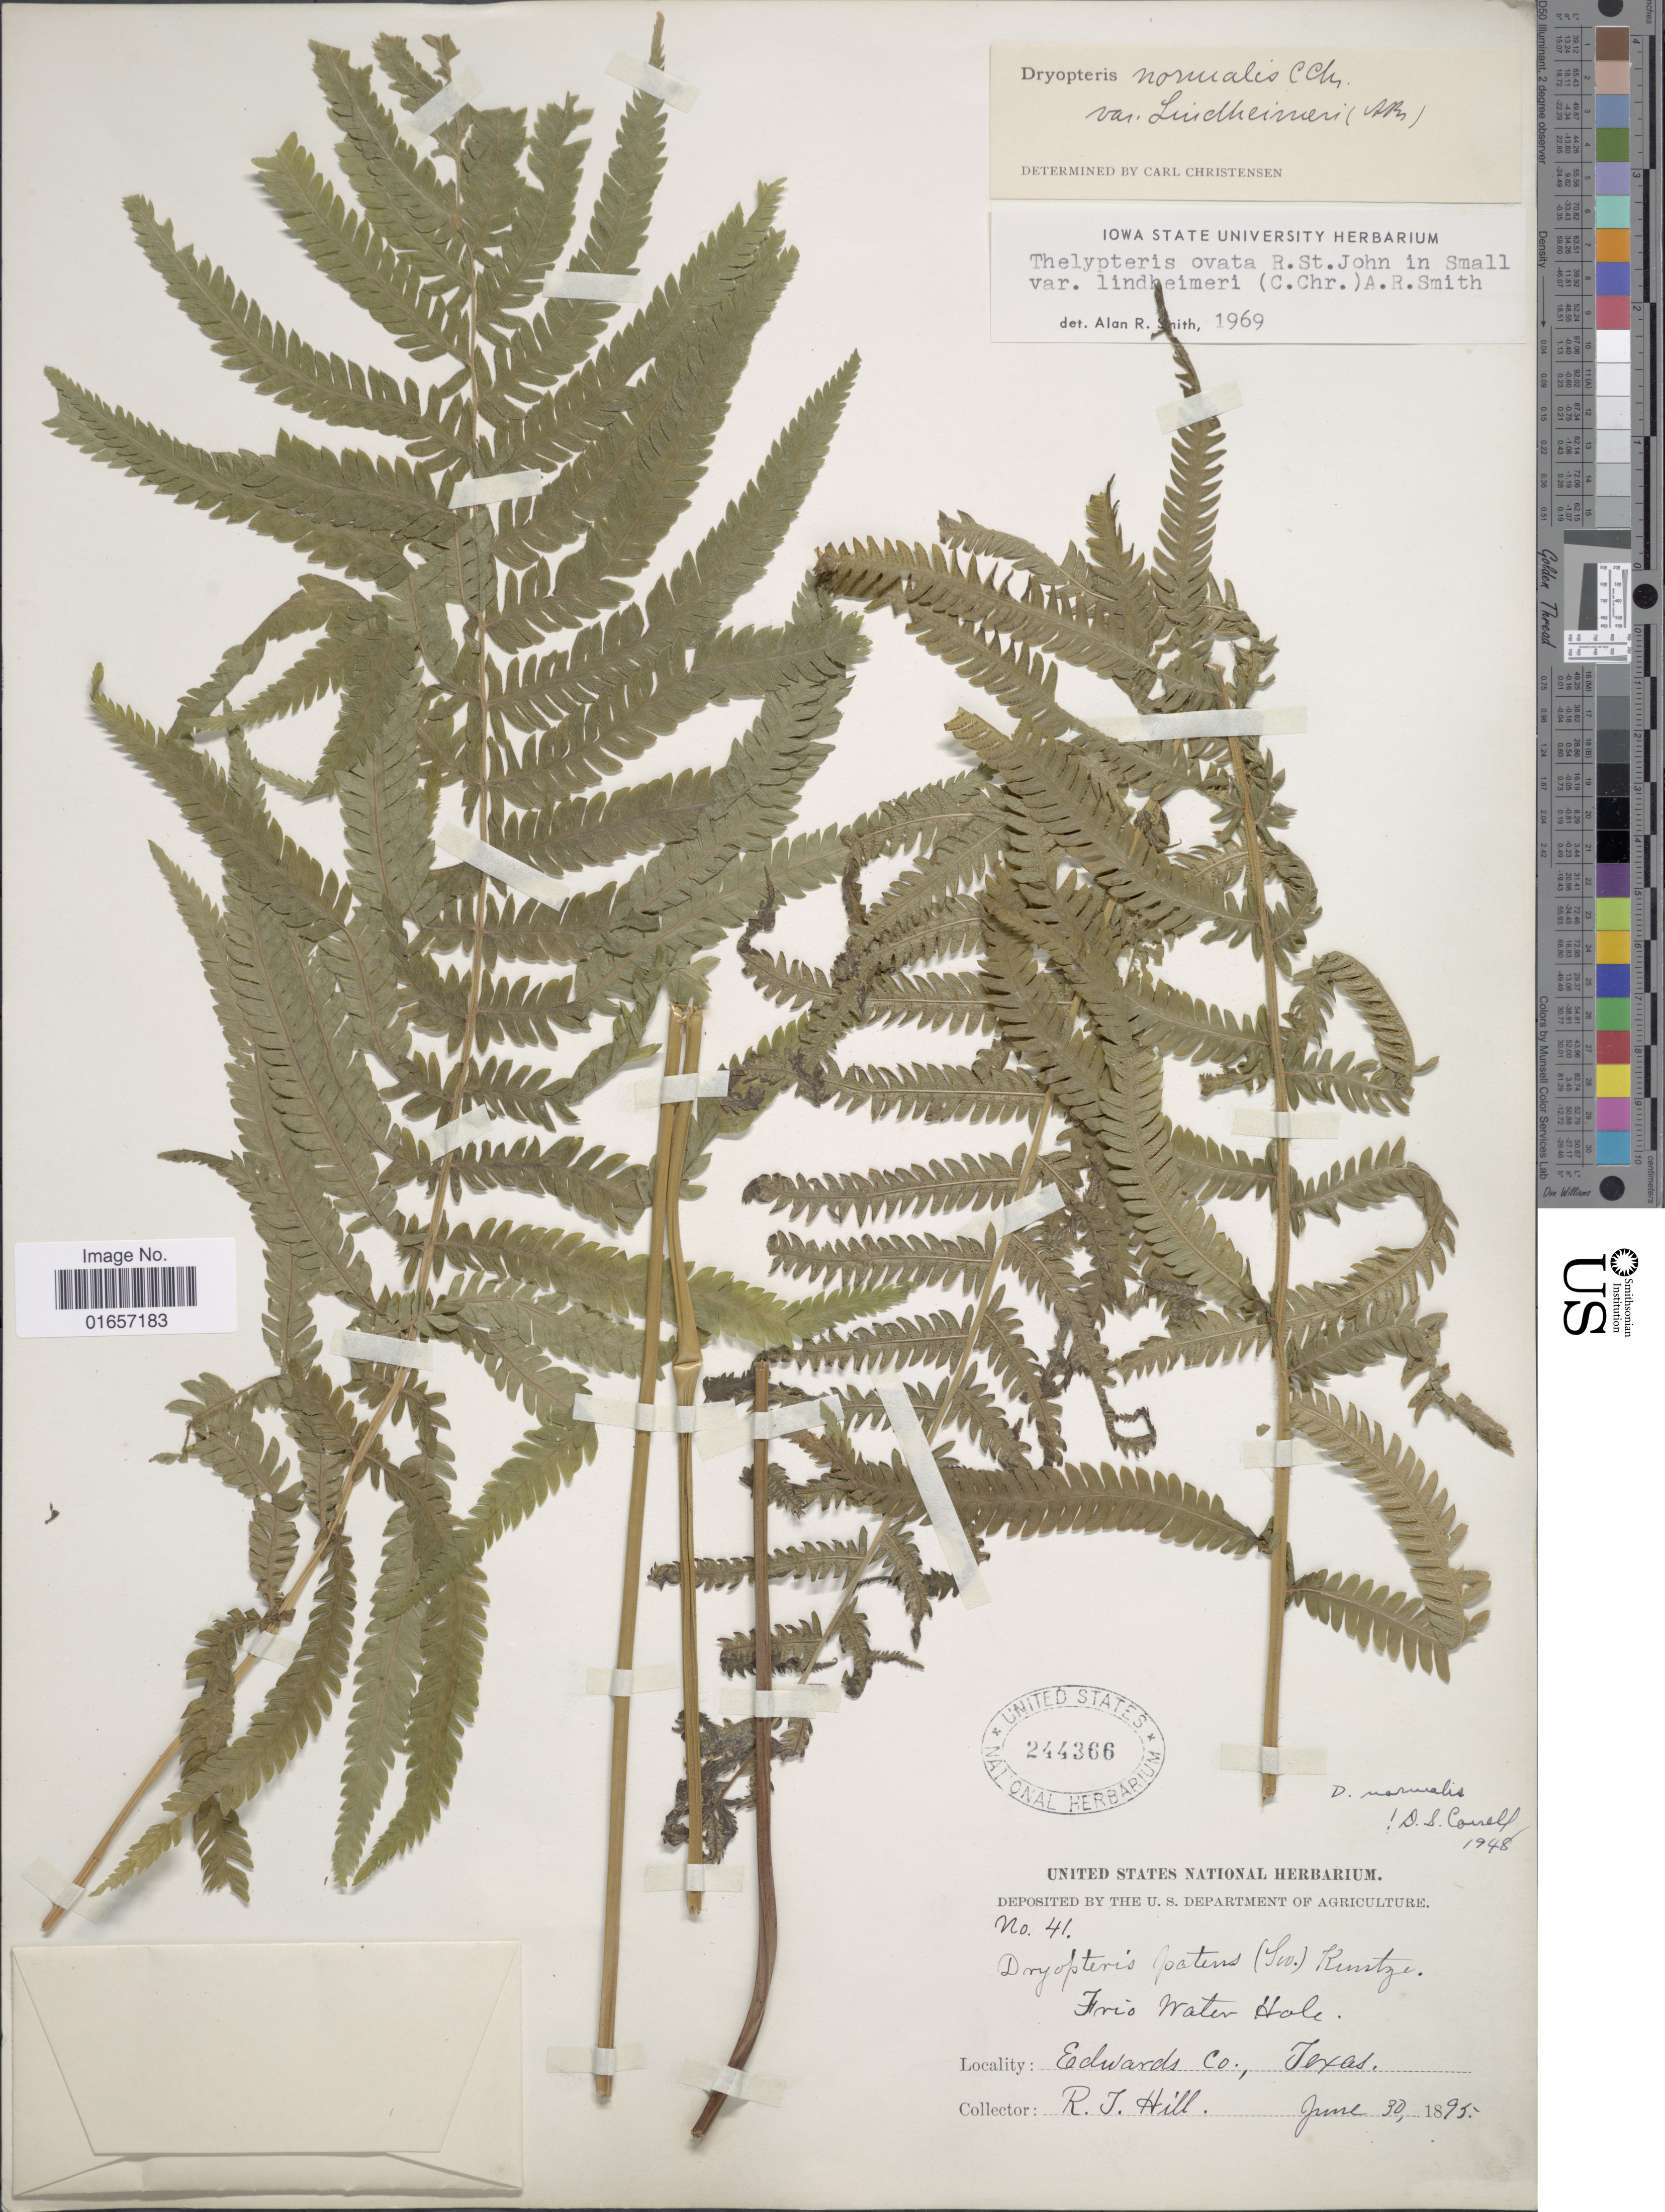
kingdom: Plantae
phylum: Tracheophyta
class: Polypodiopsida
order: Polypodiales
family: Thelypteridaceae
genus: Christella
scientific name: Christella ovata var. lindheimari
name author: (C. Chr.) A.R. Sm.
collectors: R. J. Hill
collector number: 41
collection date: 1895-06-30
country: United States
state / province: Texas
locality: Edwards Co.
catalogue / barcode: US 244366